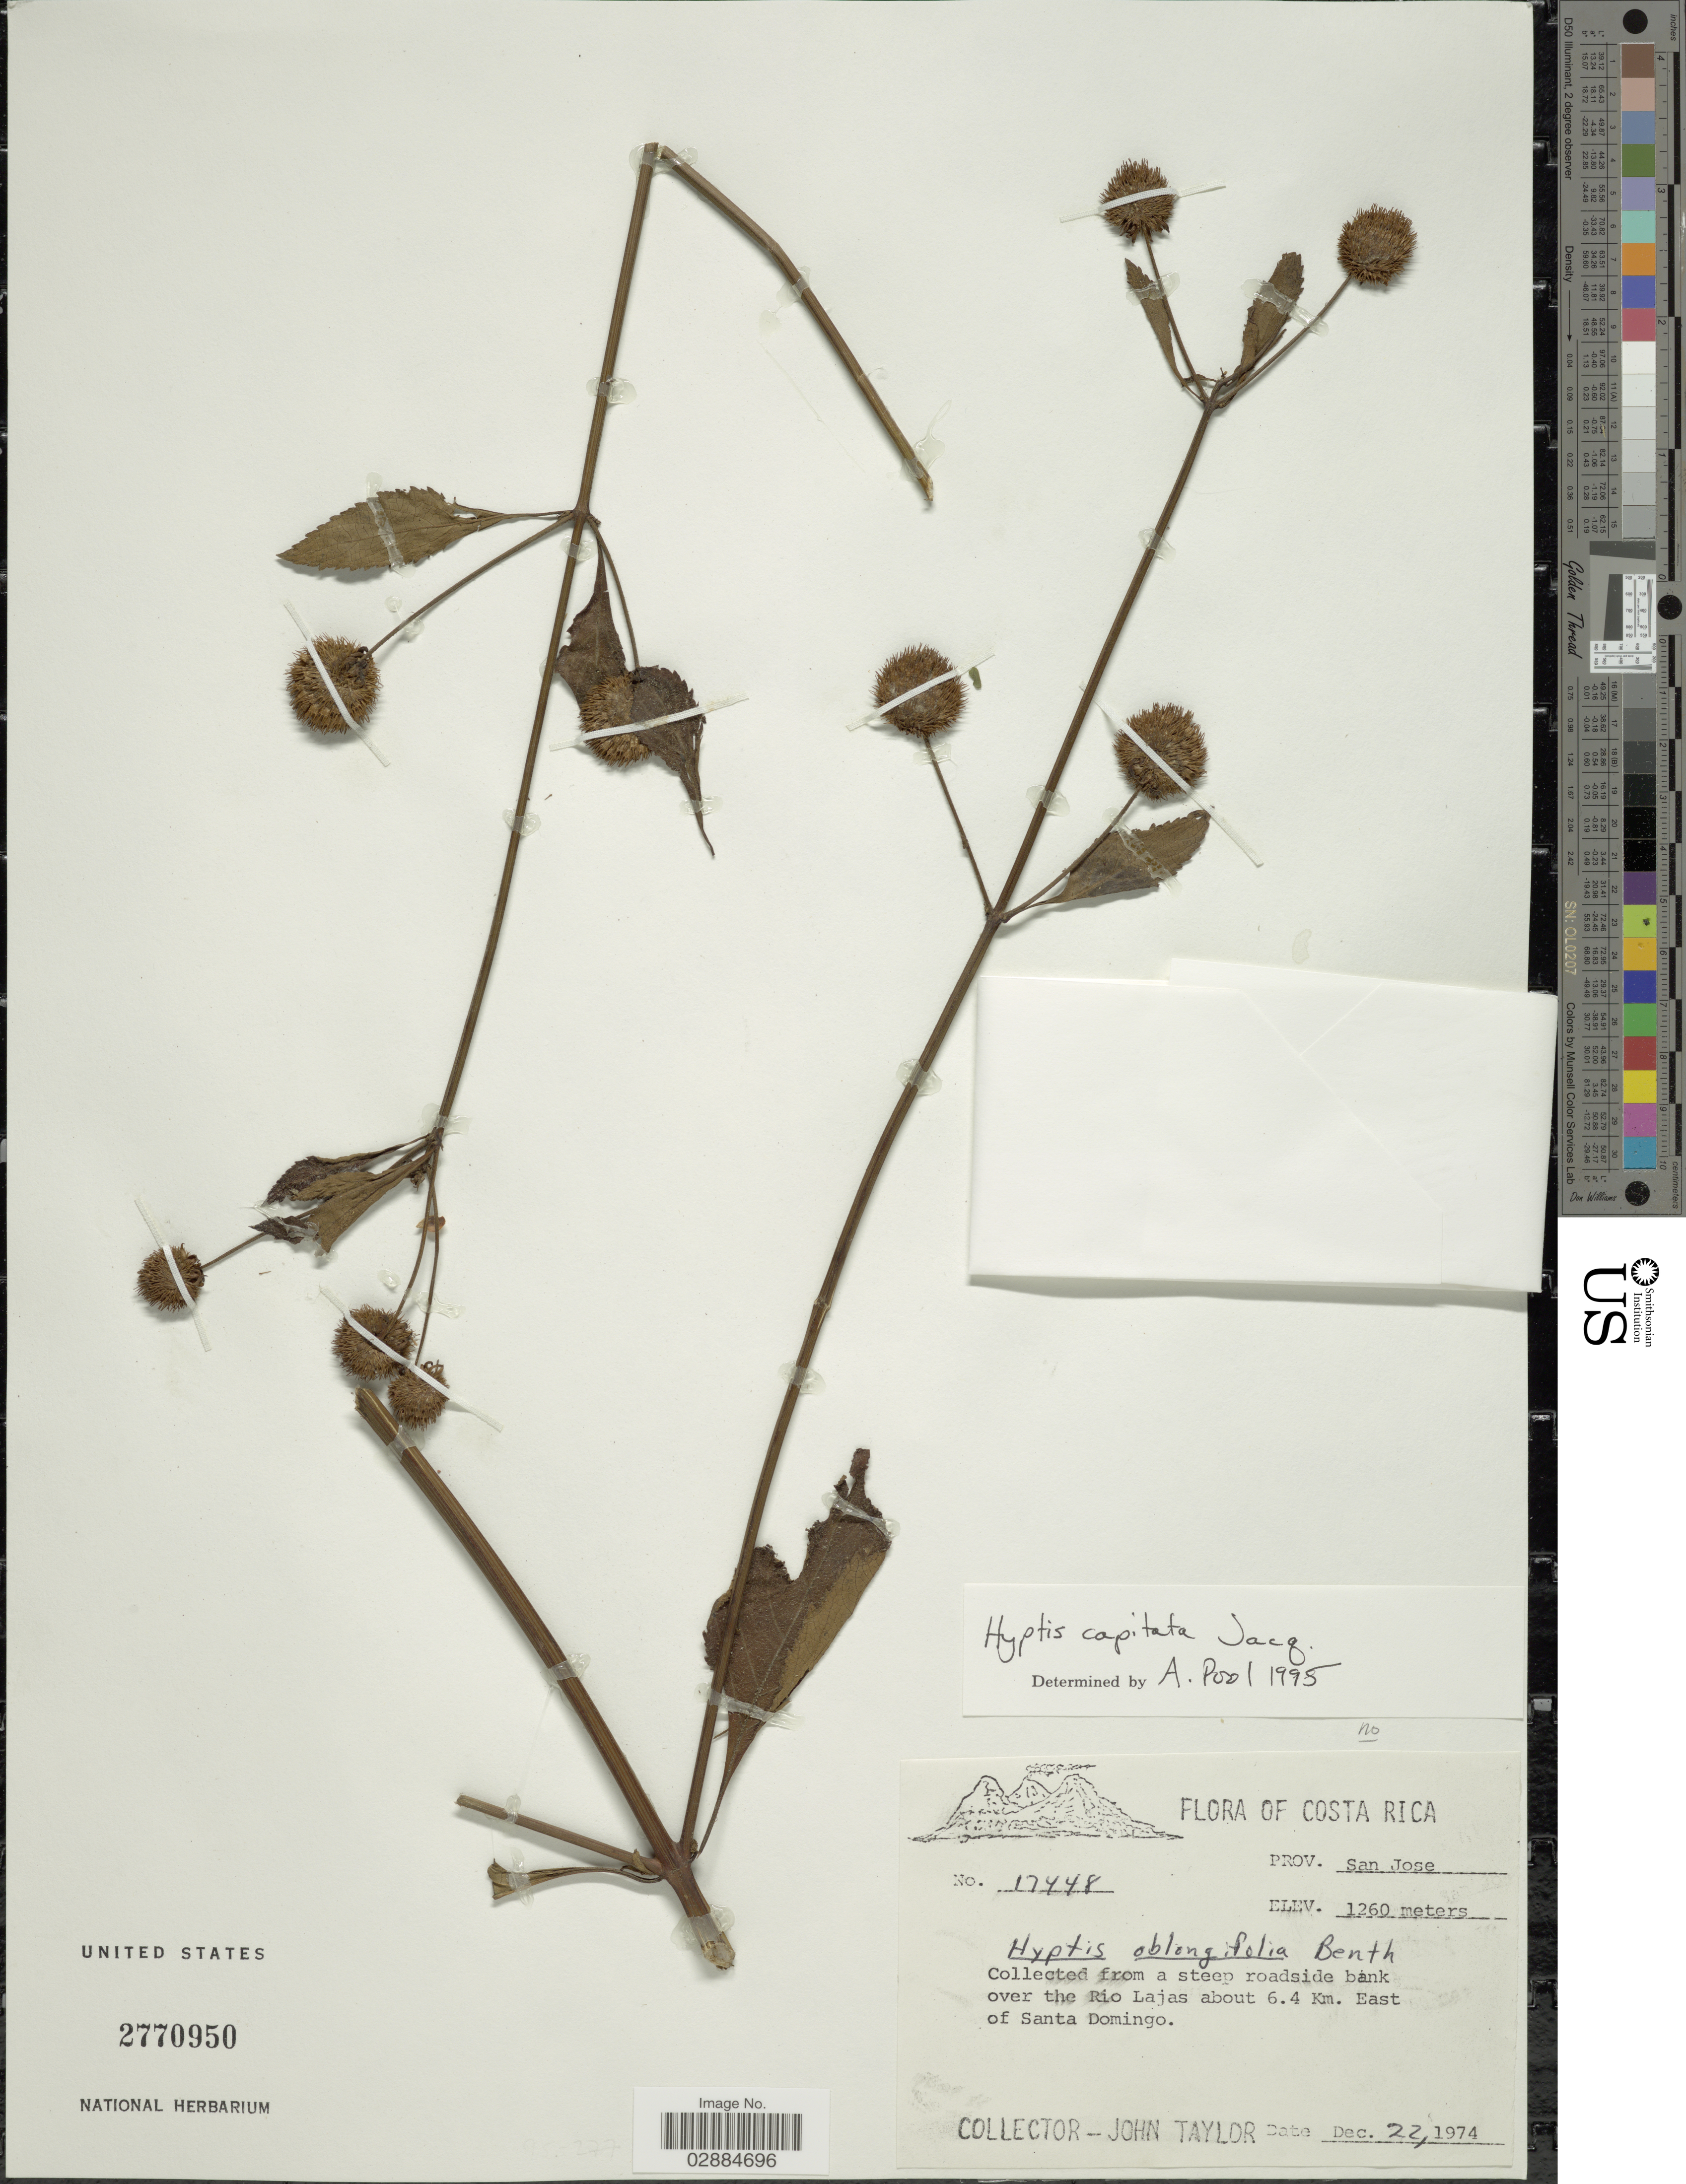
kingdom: Plantae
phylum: Tracheophyta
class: Magnoliopsida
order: Lamiales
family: Lamiaceae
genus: Hyptis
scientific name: Hyptis capitata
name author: Jacq.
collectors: J. Taylor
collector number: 17448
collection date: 1974-12-22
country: Costa Rica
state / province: San José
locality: Prov. San Jose, Collected from a steep roadside bank over the Rio Lajas about 6.4 Km. East of Santa Domingo.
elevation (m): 1260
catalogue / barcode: US 2770950